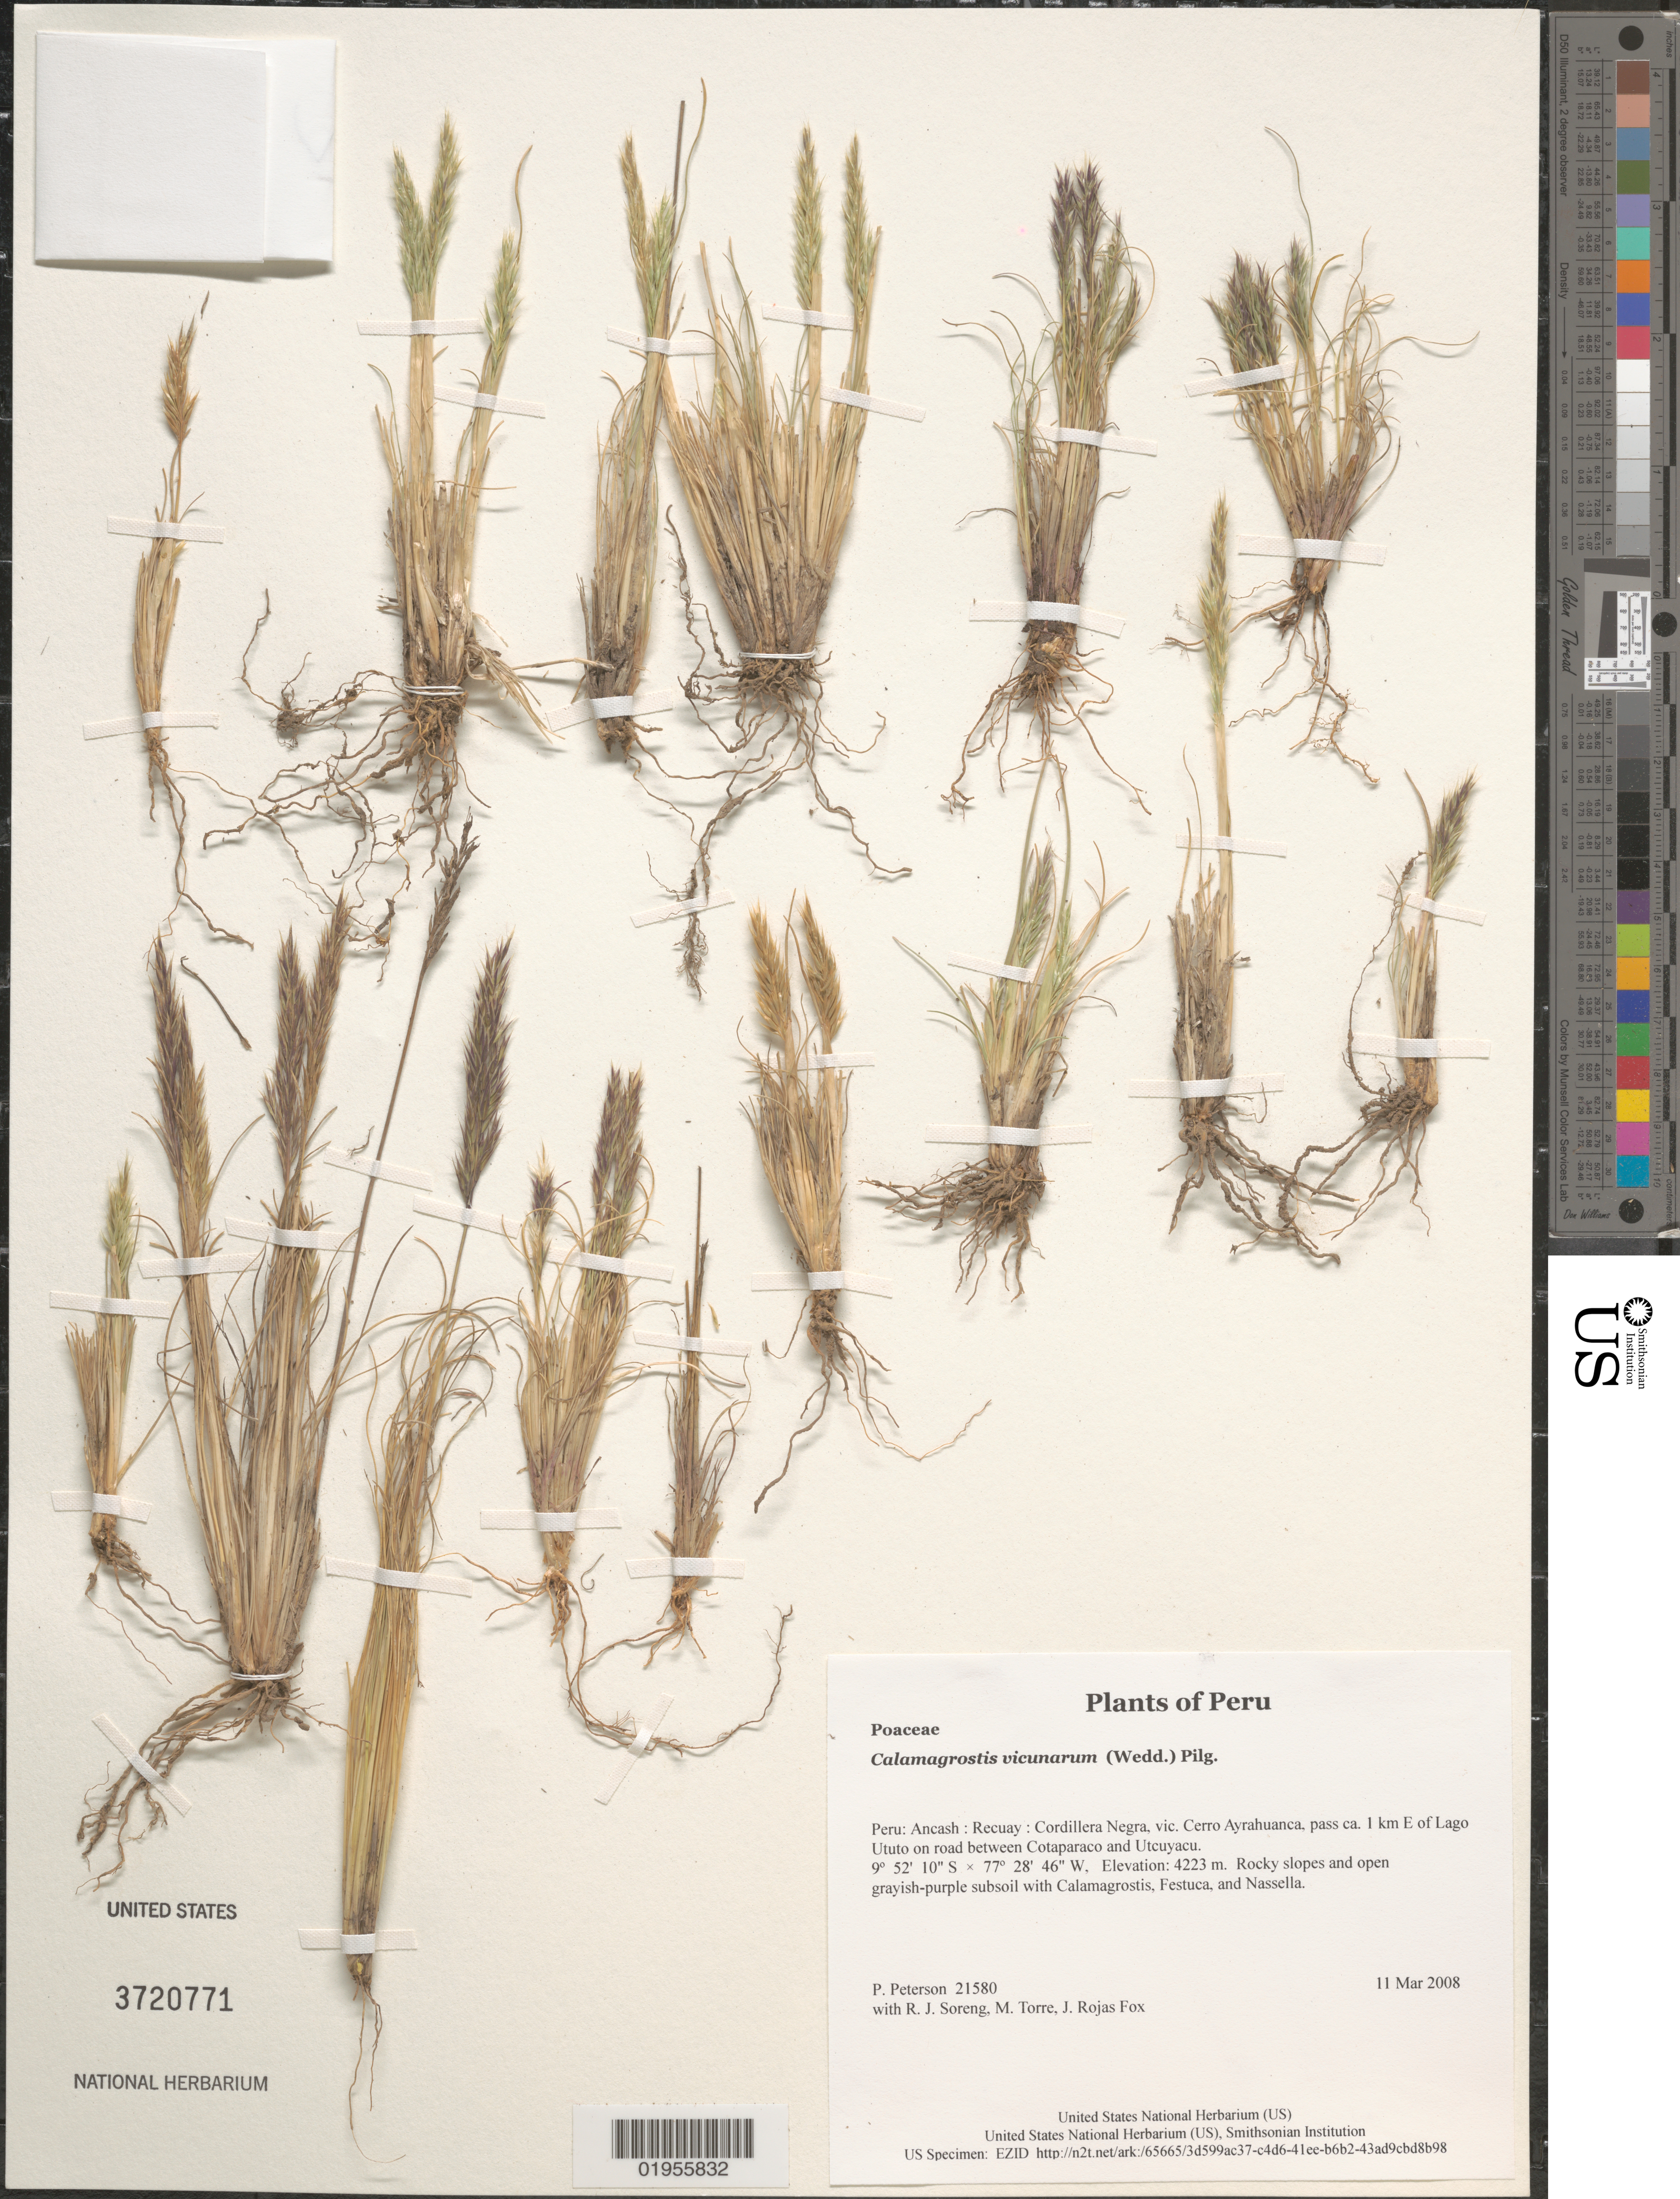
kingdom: Plantae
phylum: Tracheophyta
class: Liliopsida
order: Poales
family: Poaceae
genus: Calamagrostis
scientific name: Calamagrostis vicunarum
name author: (Wedd.) Pilg.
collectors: P. M. Peterson, R. J. Soreng, M. Torre & J. Rojas Fox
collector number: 21580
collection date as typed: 11 Mar 2008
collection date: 2008-03-11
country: Peru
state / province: Ancash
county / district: Recuay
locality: Cordillera Negra, vic. Cerro Ayrahuanca, pass ca. 1 km E of Lago Ututo on road between Cotaparaco and Utcuyacu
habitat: Rocky slopes and open grayish-purple subsoil with Calamagrostis, Festuca, and Nassella.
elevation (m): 4223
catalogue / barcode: US 3720771